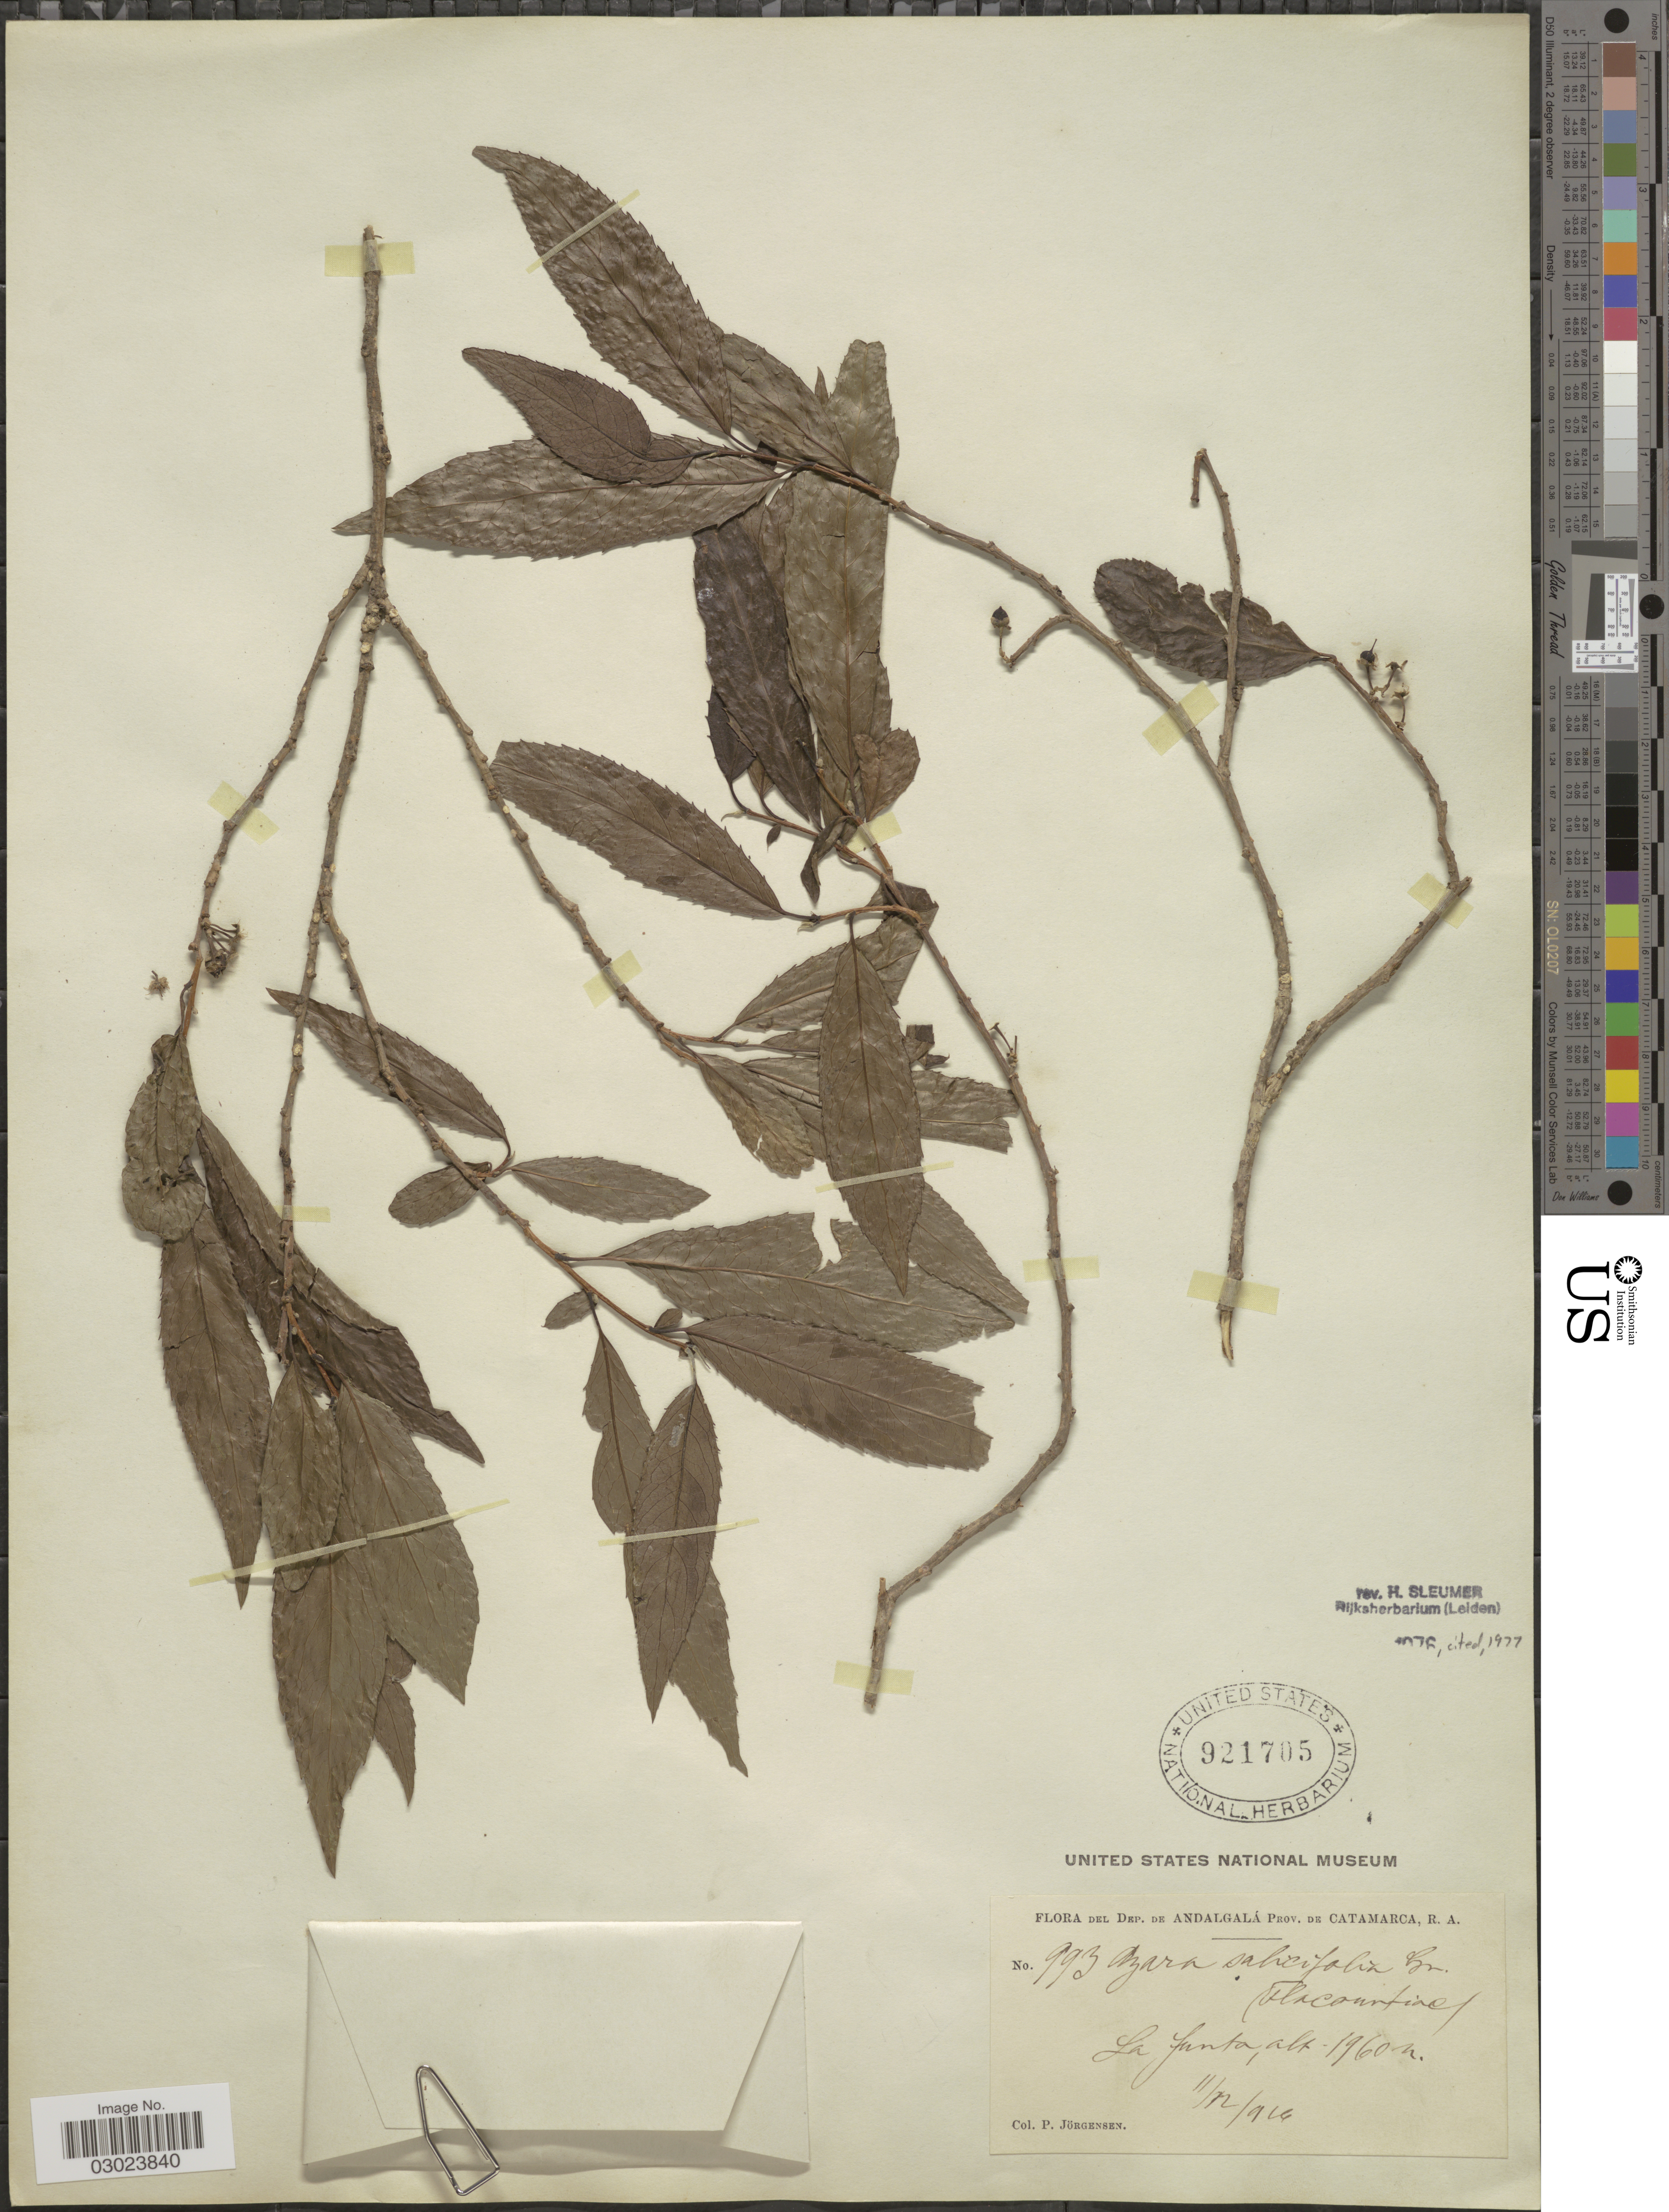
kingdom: Plantae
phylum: Tracheophyta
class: Magnoliopsida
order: Malpighiales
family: Salicaceae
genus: Azara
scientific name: Azara salicifolia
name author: Griseb.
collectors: P. Jörgensen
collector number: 993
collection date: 1914-12-11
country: Argentina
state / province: Catamarca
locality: Dep. de Andalgalá. La Junta.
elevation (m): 1960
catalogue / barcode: US 921705